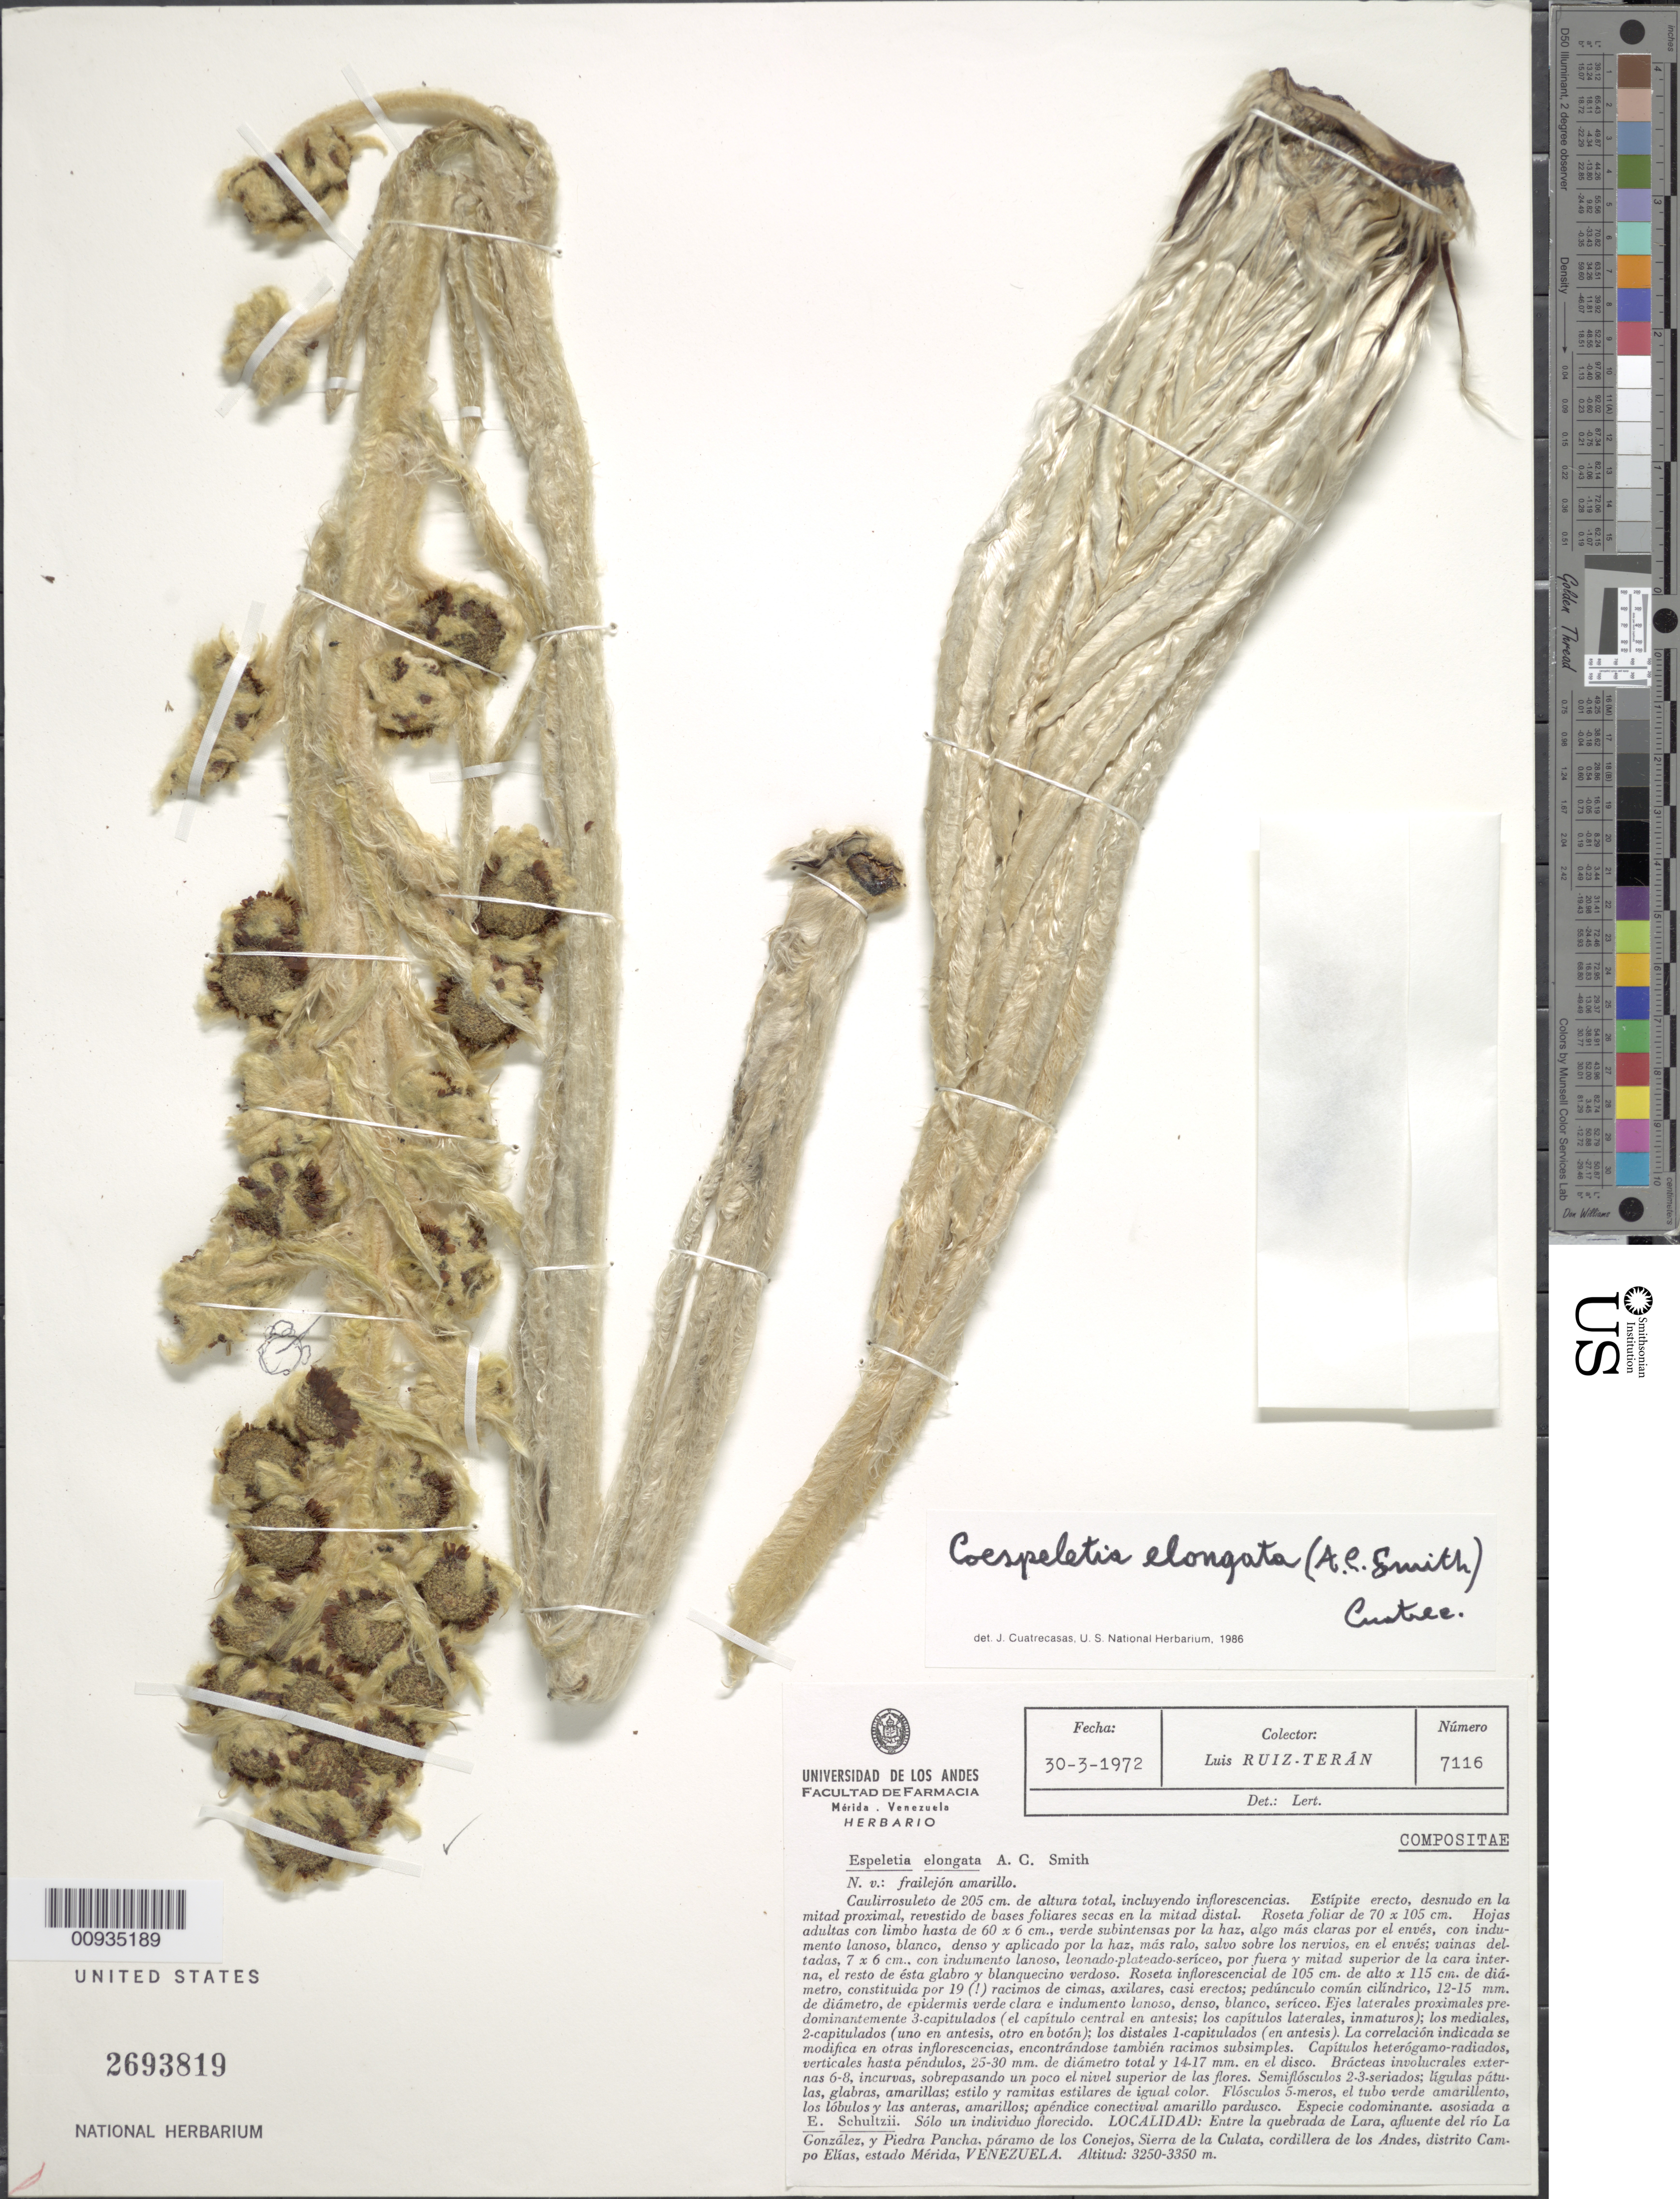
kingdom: Plantae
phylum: Tracheophyta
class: Magnoliopsida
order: Asterales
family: Asteraceae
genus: Coespeletia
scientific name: Coespeletia elongata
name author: (A.C. Sm.) Cuatrec.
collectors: L. E. Ruíz-Terán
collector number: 7116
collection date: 1972-03-30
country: Venezuela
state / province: Mérida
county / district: Campo Elías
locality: Páramo de Los Conejos. Entre la quebrada de Lara, afluente del Río La González, y Piedra Pacha, Sierra de la Culata, cordillera de los Andes. .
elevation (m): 3250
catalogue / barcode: US 2693819